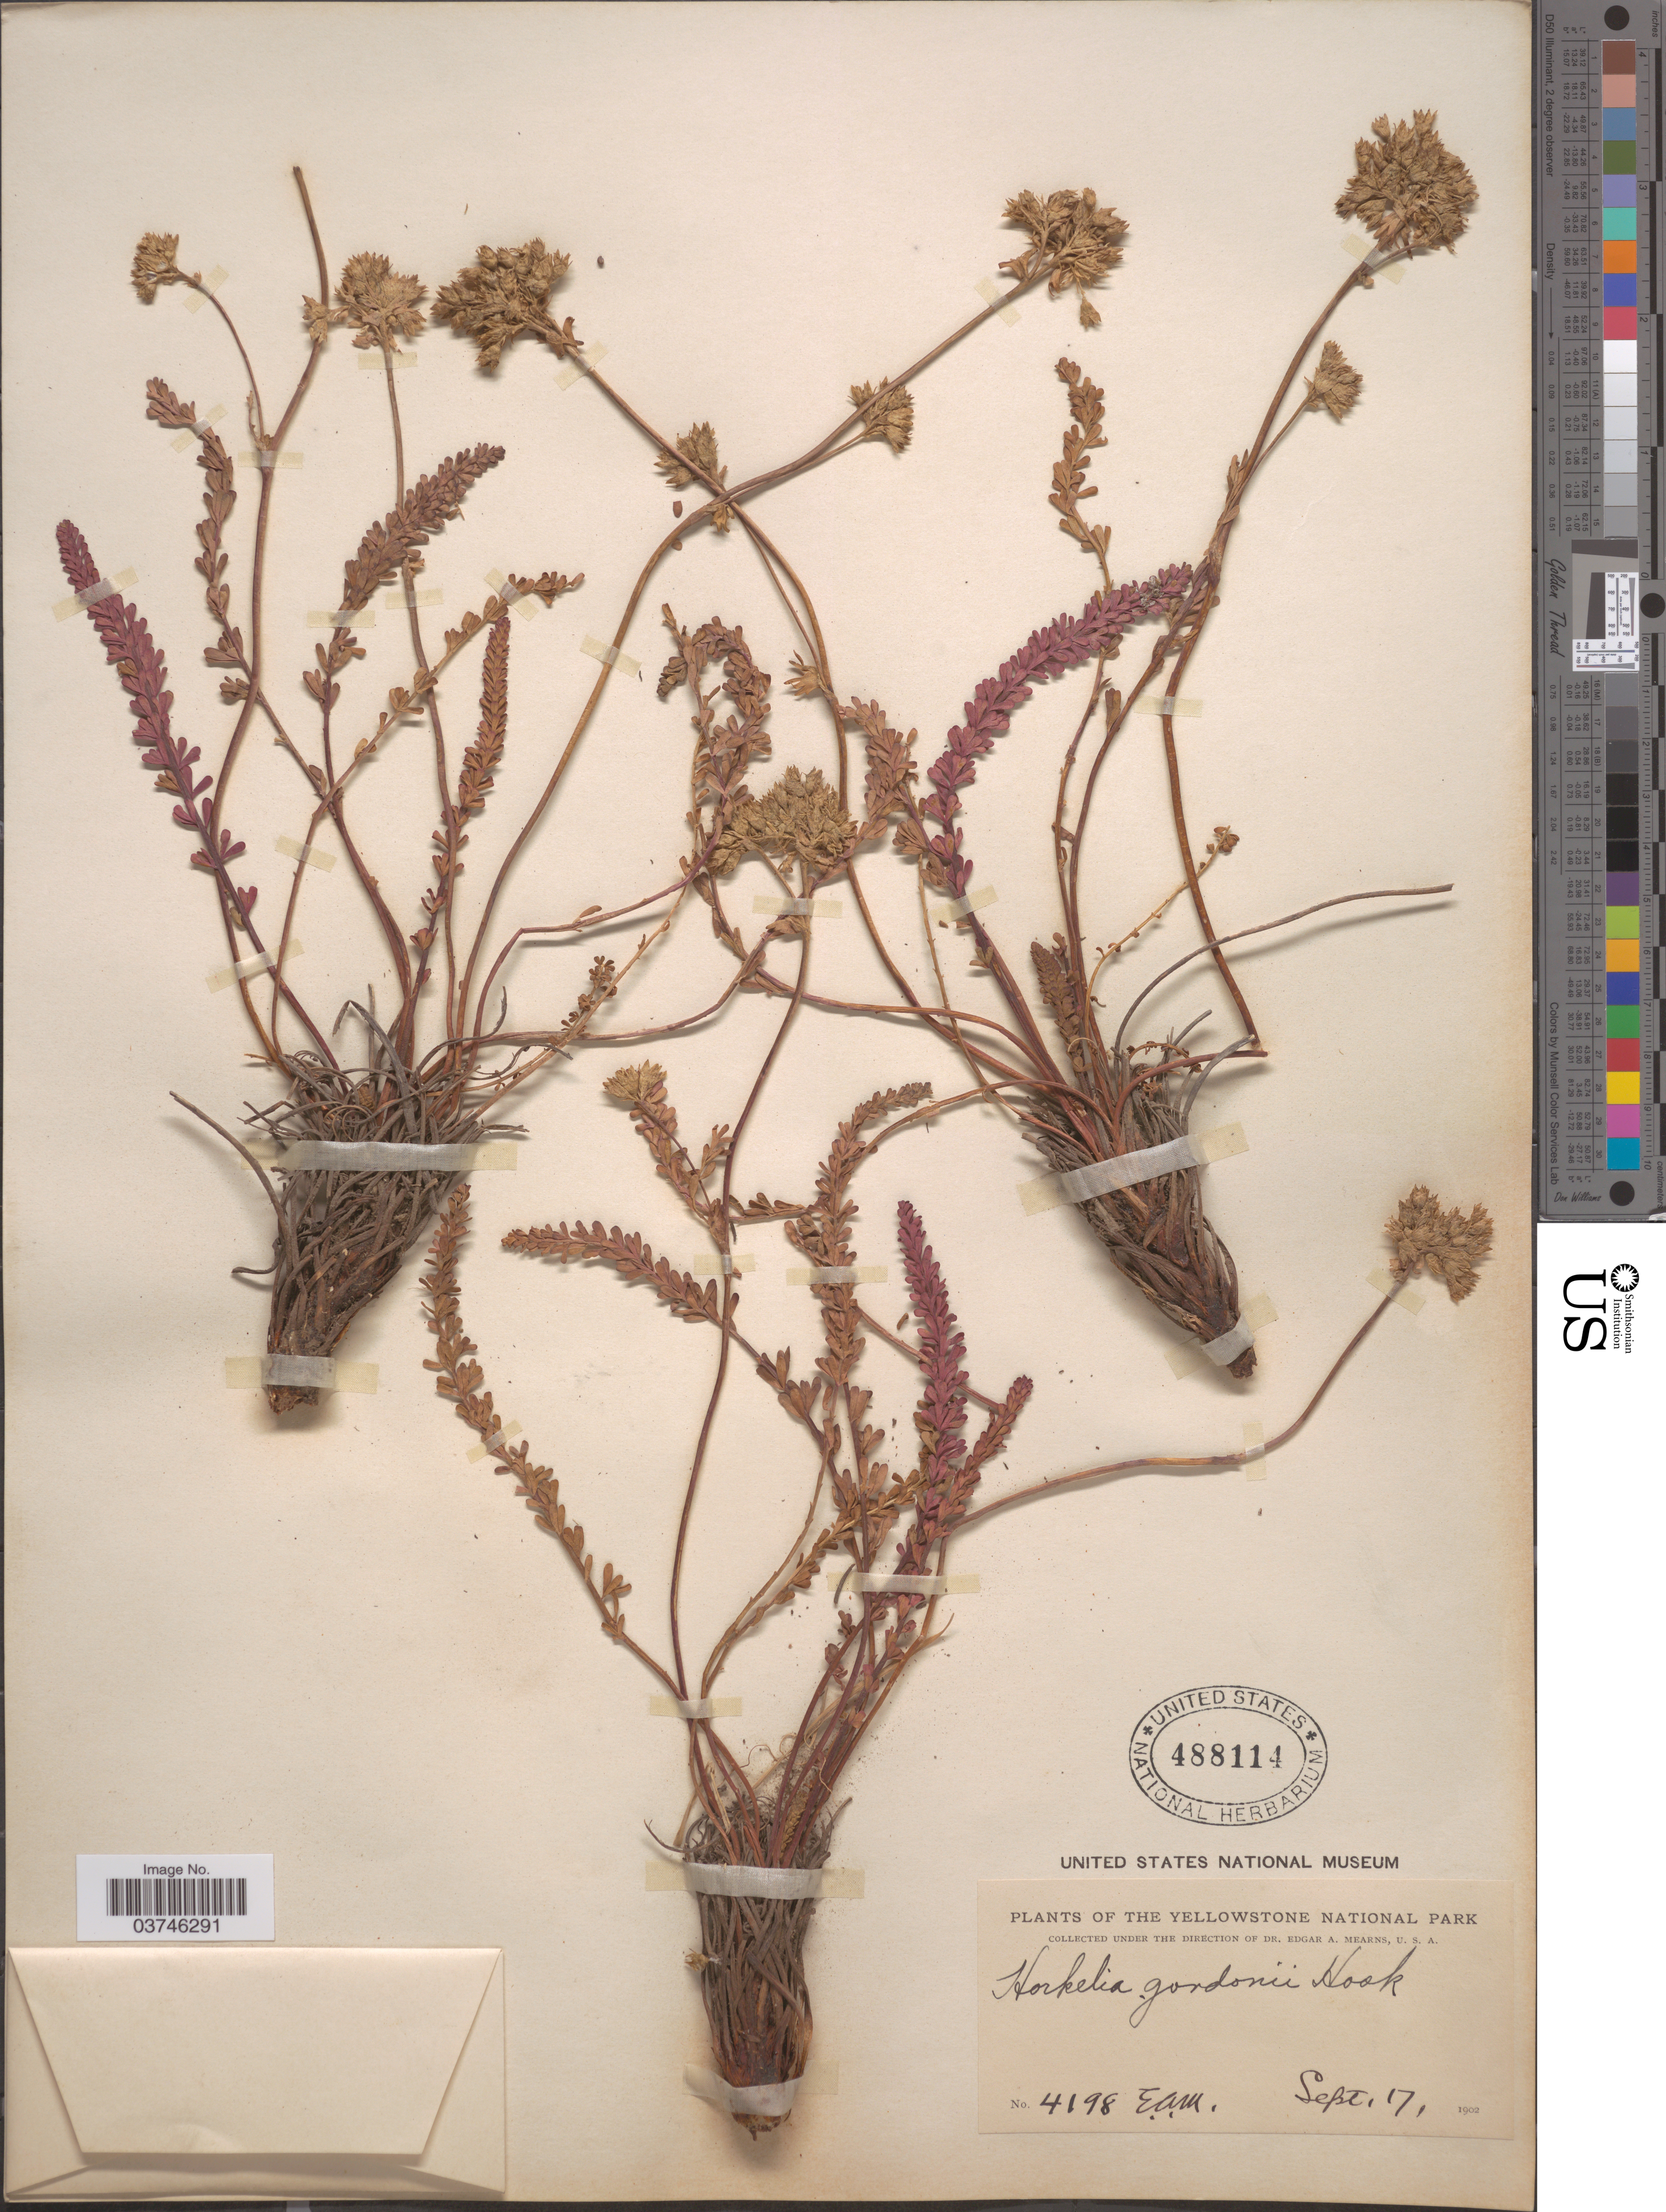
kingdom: Plantae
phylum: Tracheophyta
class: Magnoliopsida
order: Rosales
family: Rosaceae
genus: Potentilla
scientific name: Potentilla gordonii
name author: (Hook.) Greene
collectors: E. A. Mearns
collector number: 4198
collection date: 1902-09-17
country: United States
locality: The Yellowstone National Park.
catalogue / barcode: US 488114